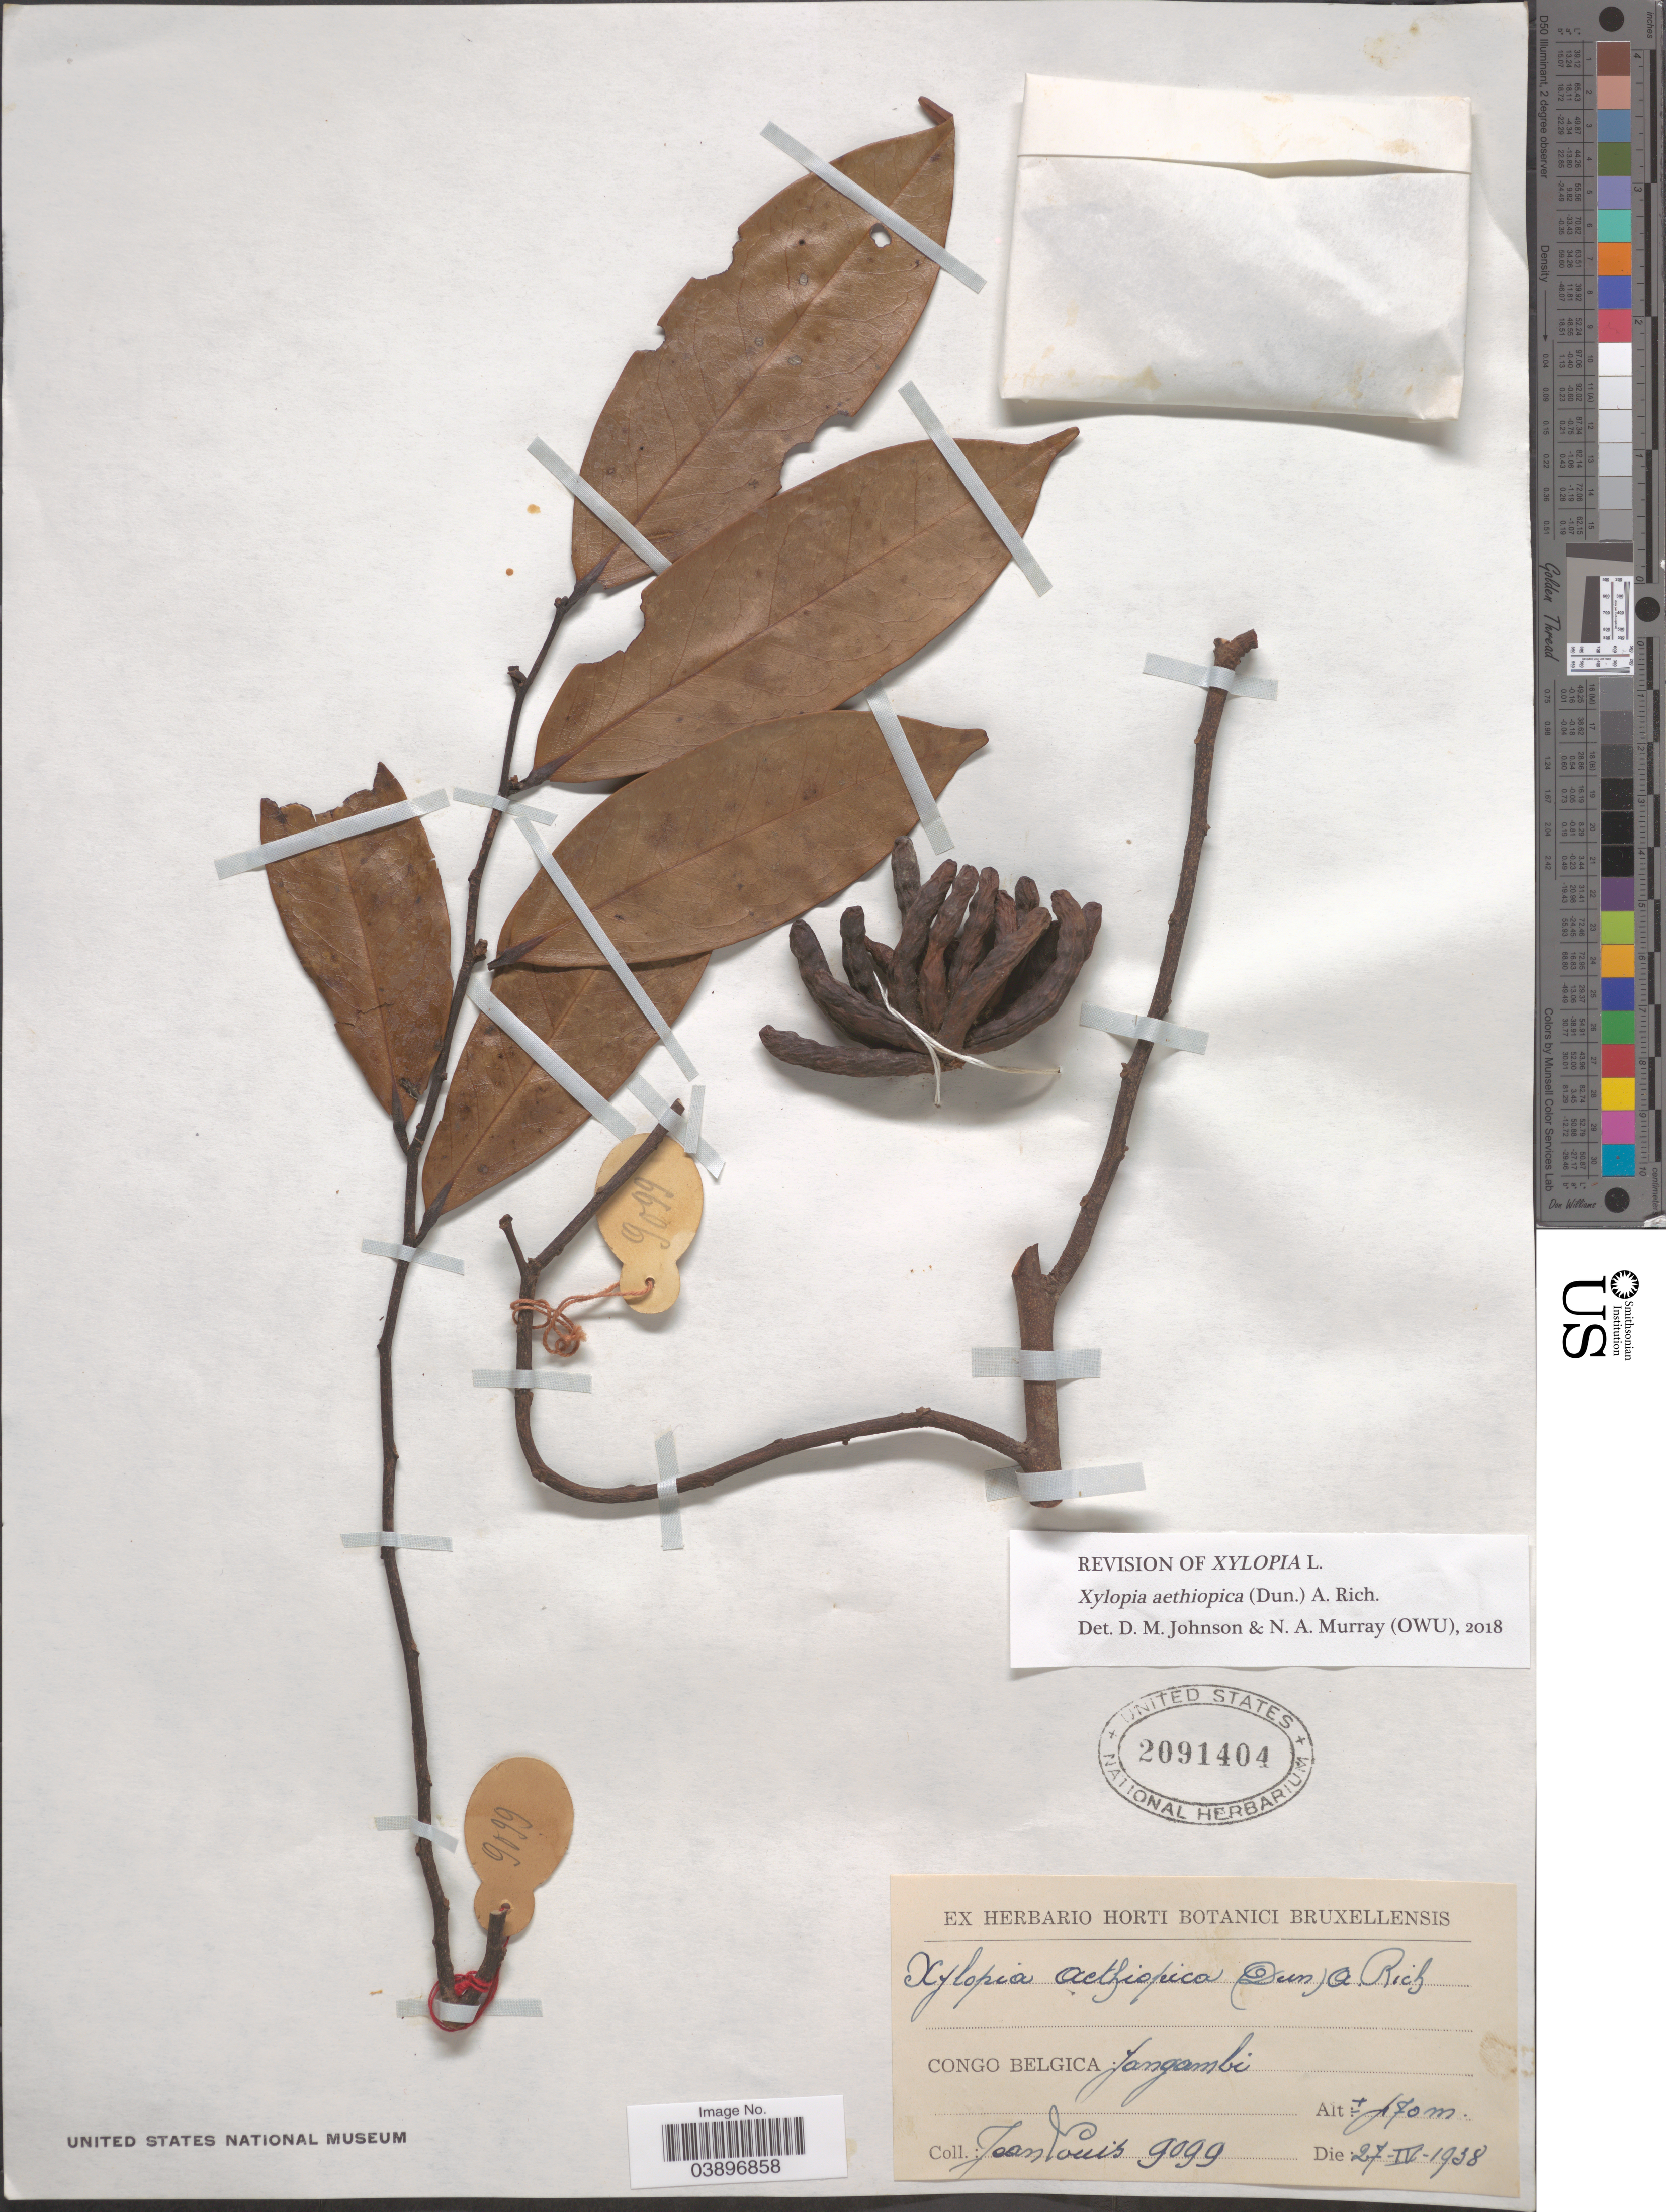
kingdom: Plantae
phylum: Tracheophyta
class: Magnoliopsida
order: Magnoliales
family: Annonaceae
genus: Xylopia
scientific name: Xylopia aethiopica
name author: (Dunal) A. Rich.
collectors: J. Louis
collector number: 9099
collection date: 1938-04-27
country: Congo, Democratic Republic of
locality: Congo Belgica: Yangambi.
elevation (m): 470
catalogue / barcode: US 2091404